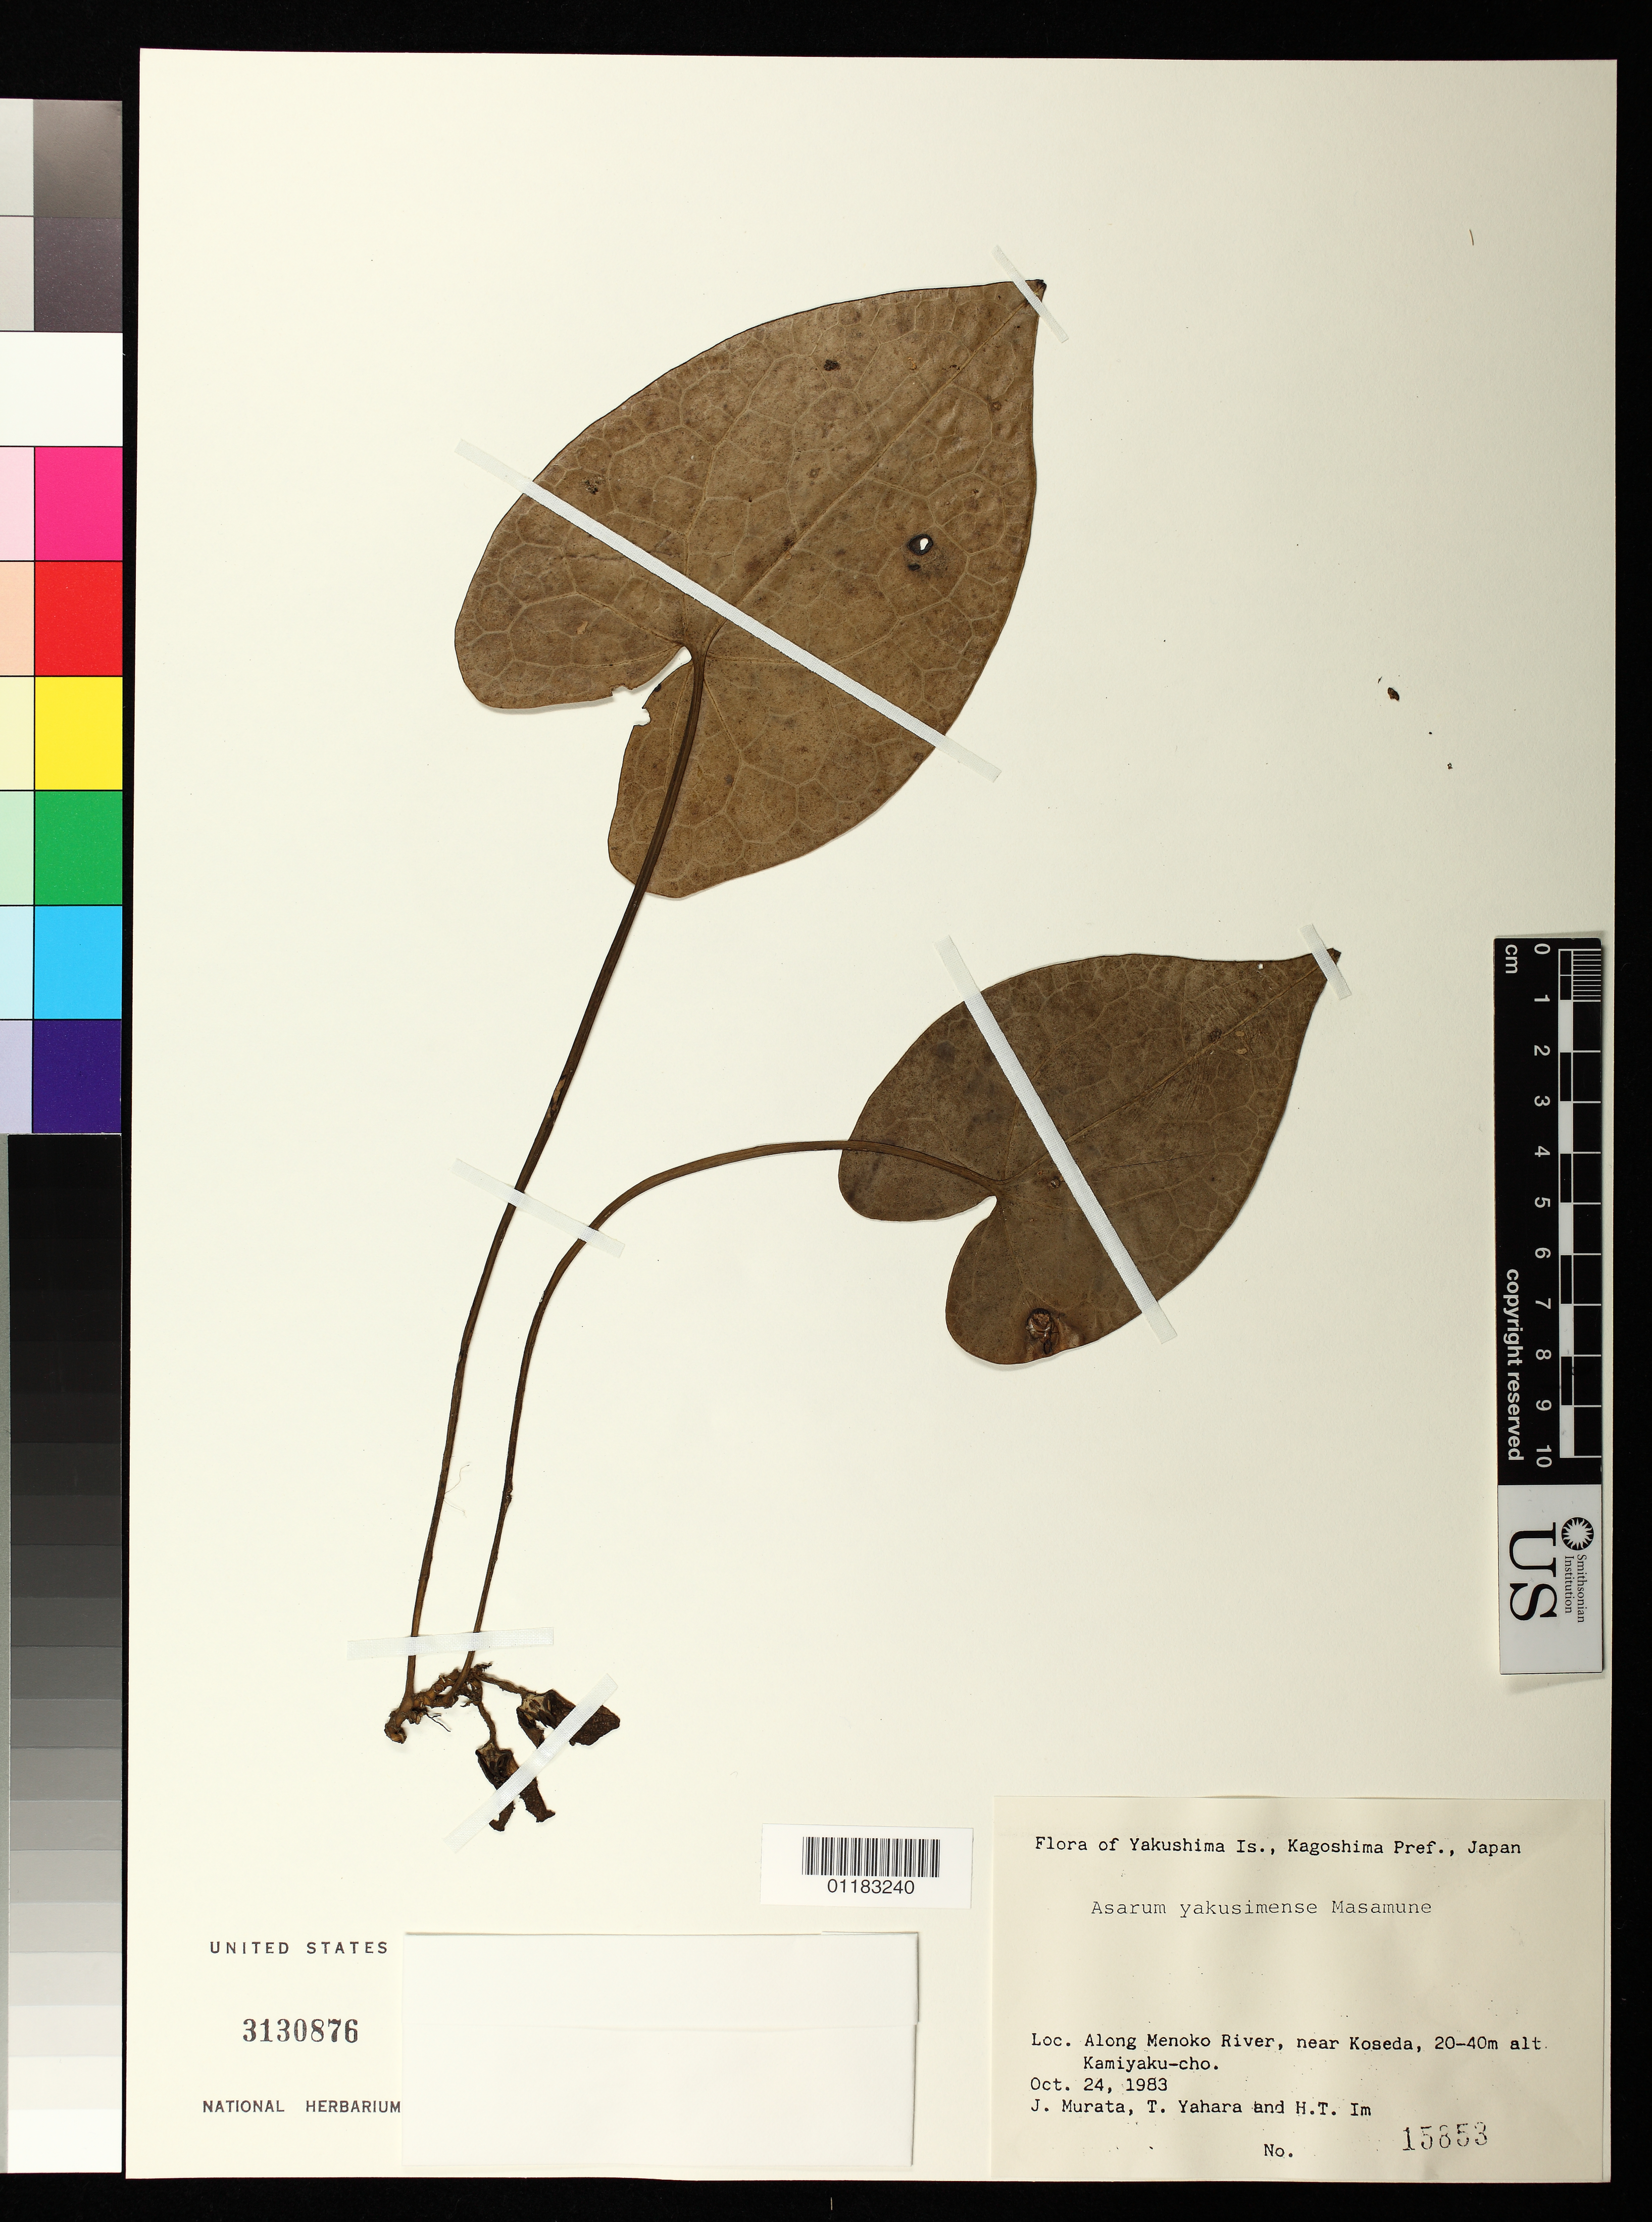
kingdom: Plantae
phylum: Tracheophyta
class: Magnoliopsida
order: Piperales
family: Aristolochiaceae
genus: Asarum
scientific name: Asarum yakusimense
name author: Masam.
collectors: J. Murata, T. Yahara & H. Im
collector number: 15853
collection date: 1983-10-24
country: Japan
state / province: Kagosima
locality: Along Menoko River, near Koseda, Kamiyaku-cho.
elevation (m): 20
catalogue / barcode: US 3130876